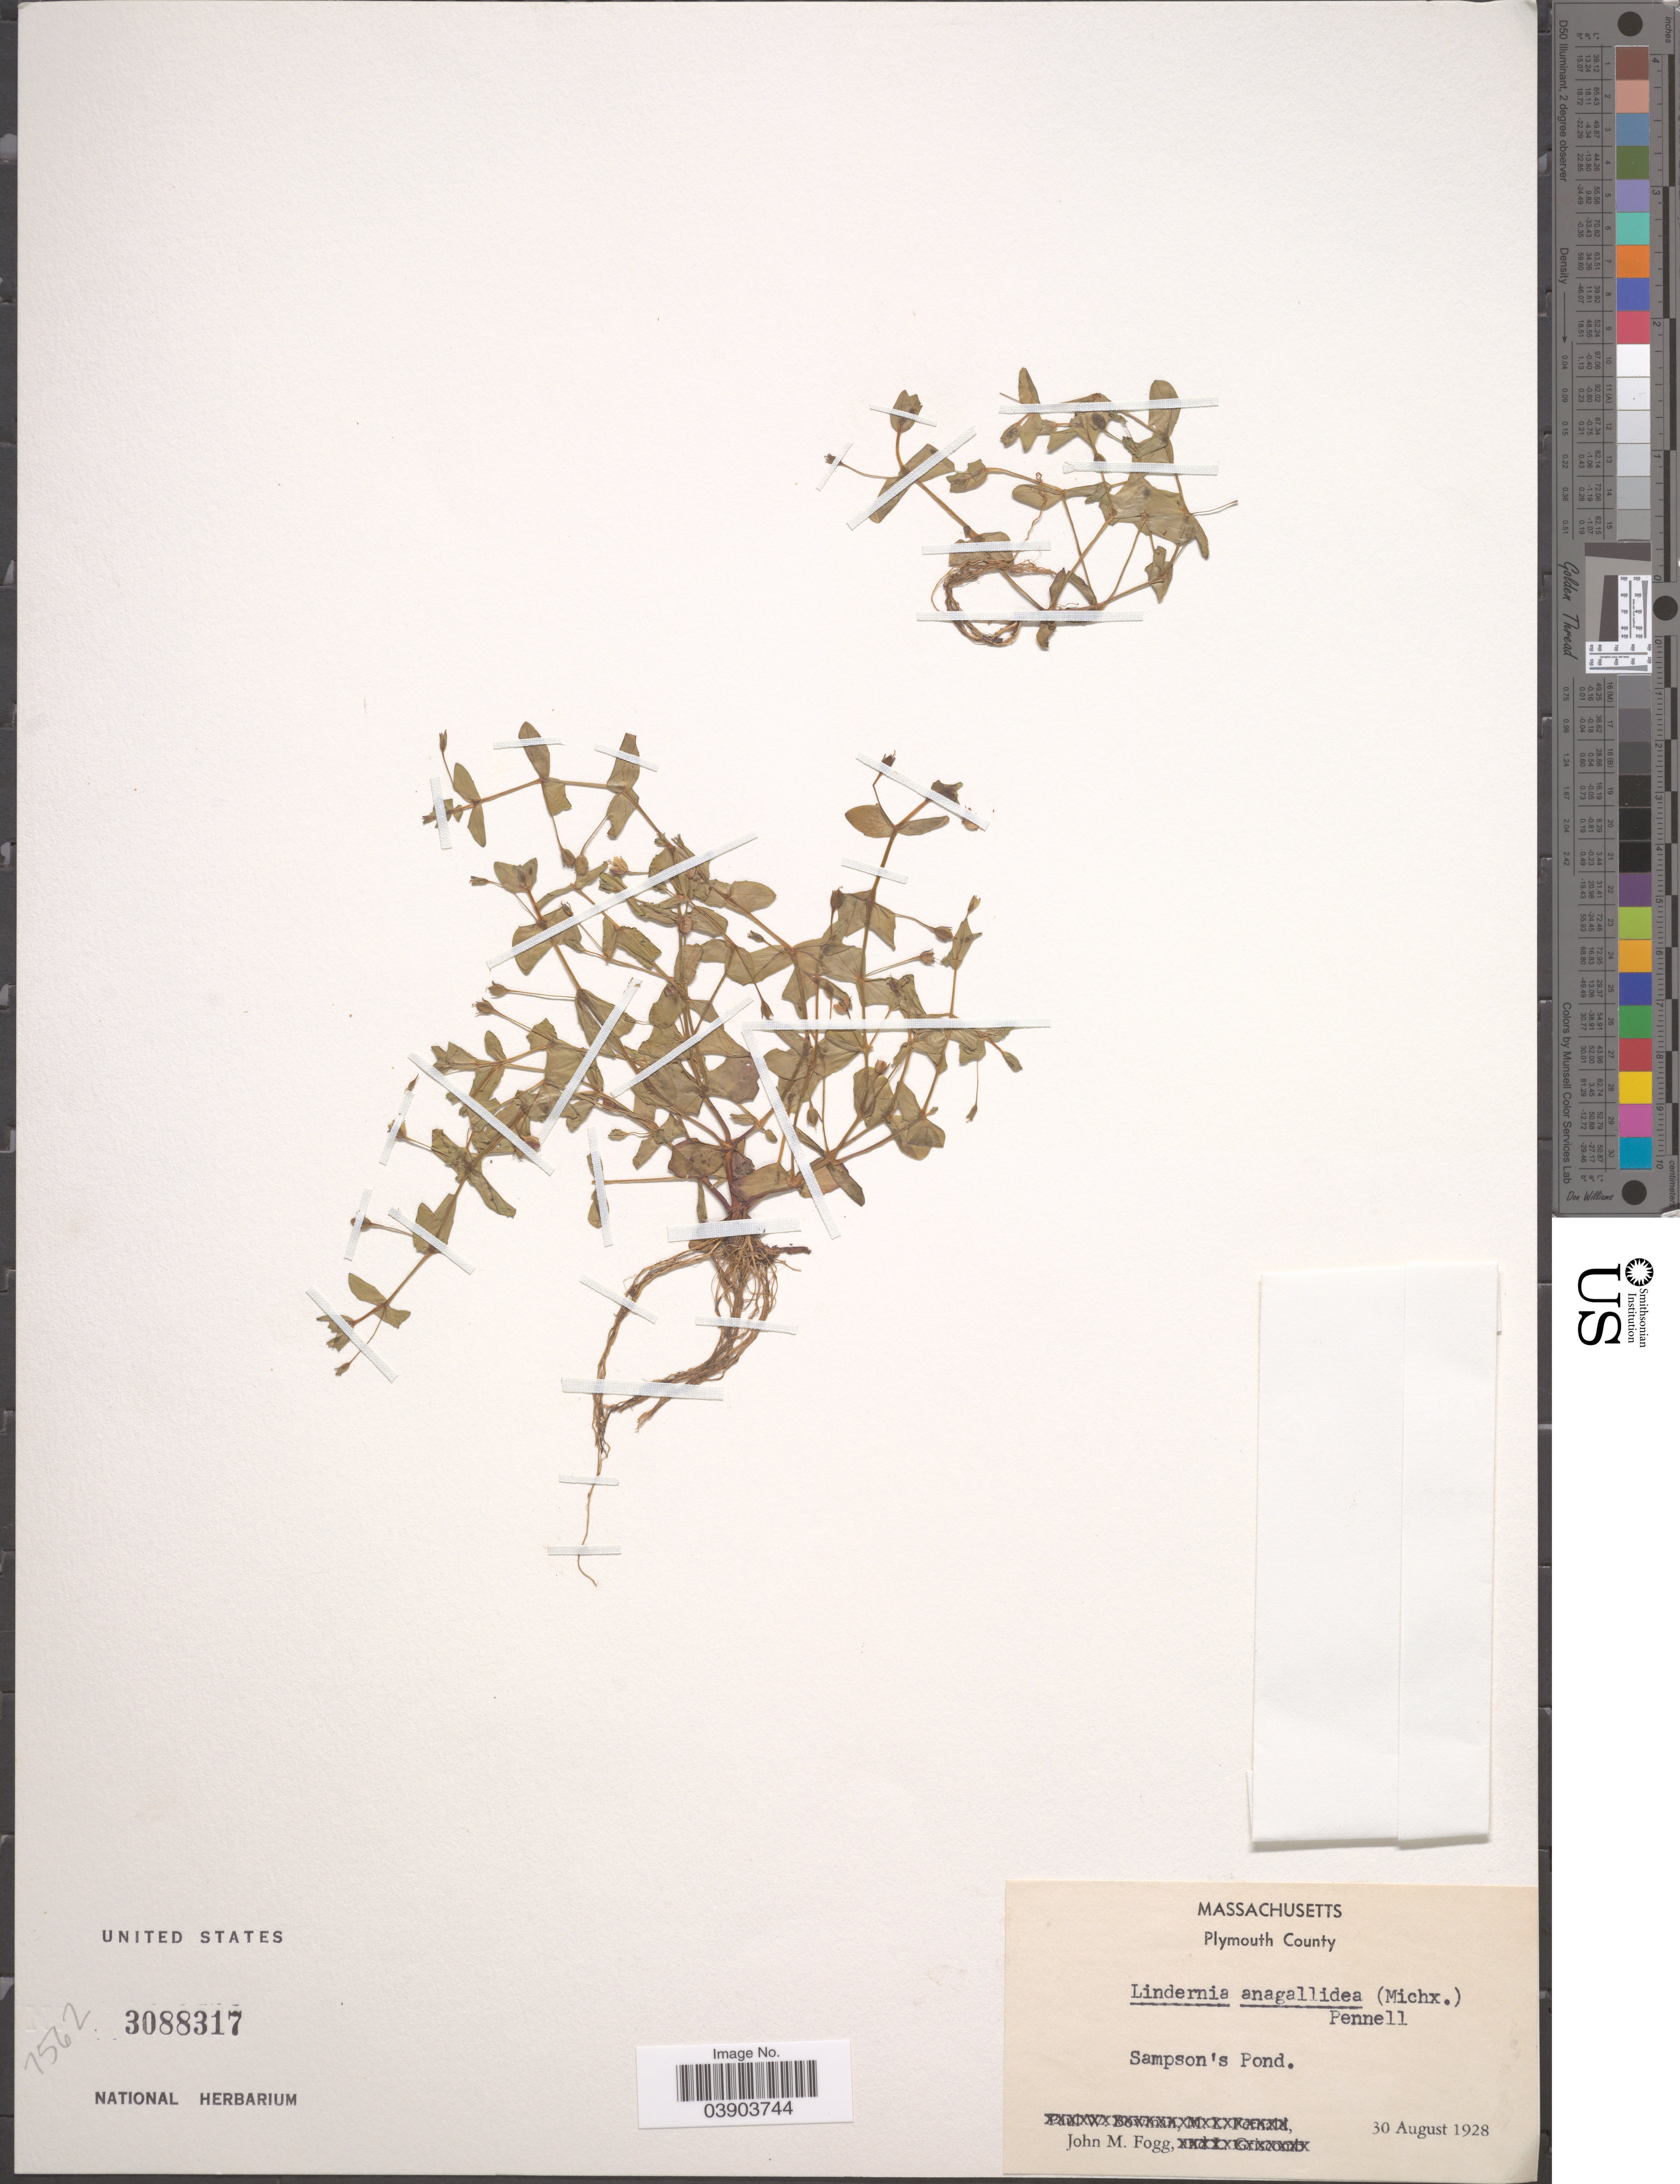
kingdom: Plantae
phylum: Tracheophyta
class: Magnoliopsida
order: Lamiales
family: Linderniaceae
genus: Lindernia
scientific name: Lindernia anagallidea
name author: (Michx.) Pennell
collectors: J. Fogg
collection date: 1928-08-30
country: United States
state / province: Massachusetts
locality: Plymouth County. Sampson's Pond.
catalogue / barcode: US 3088317